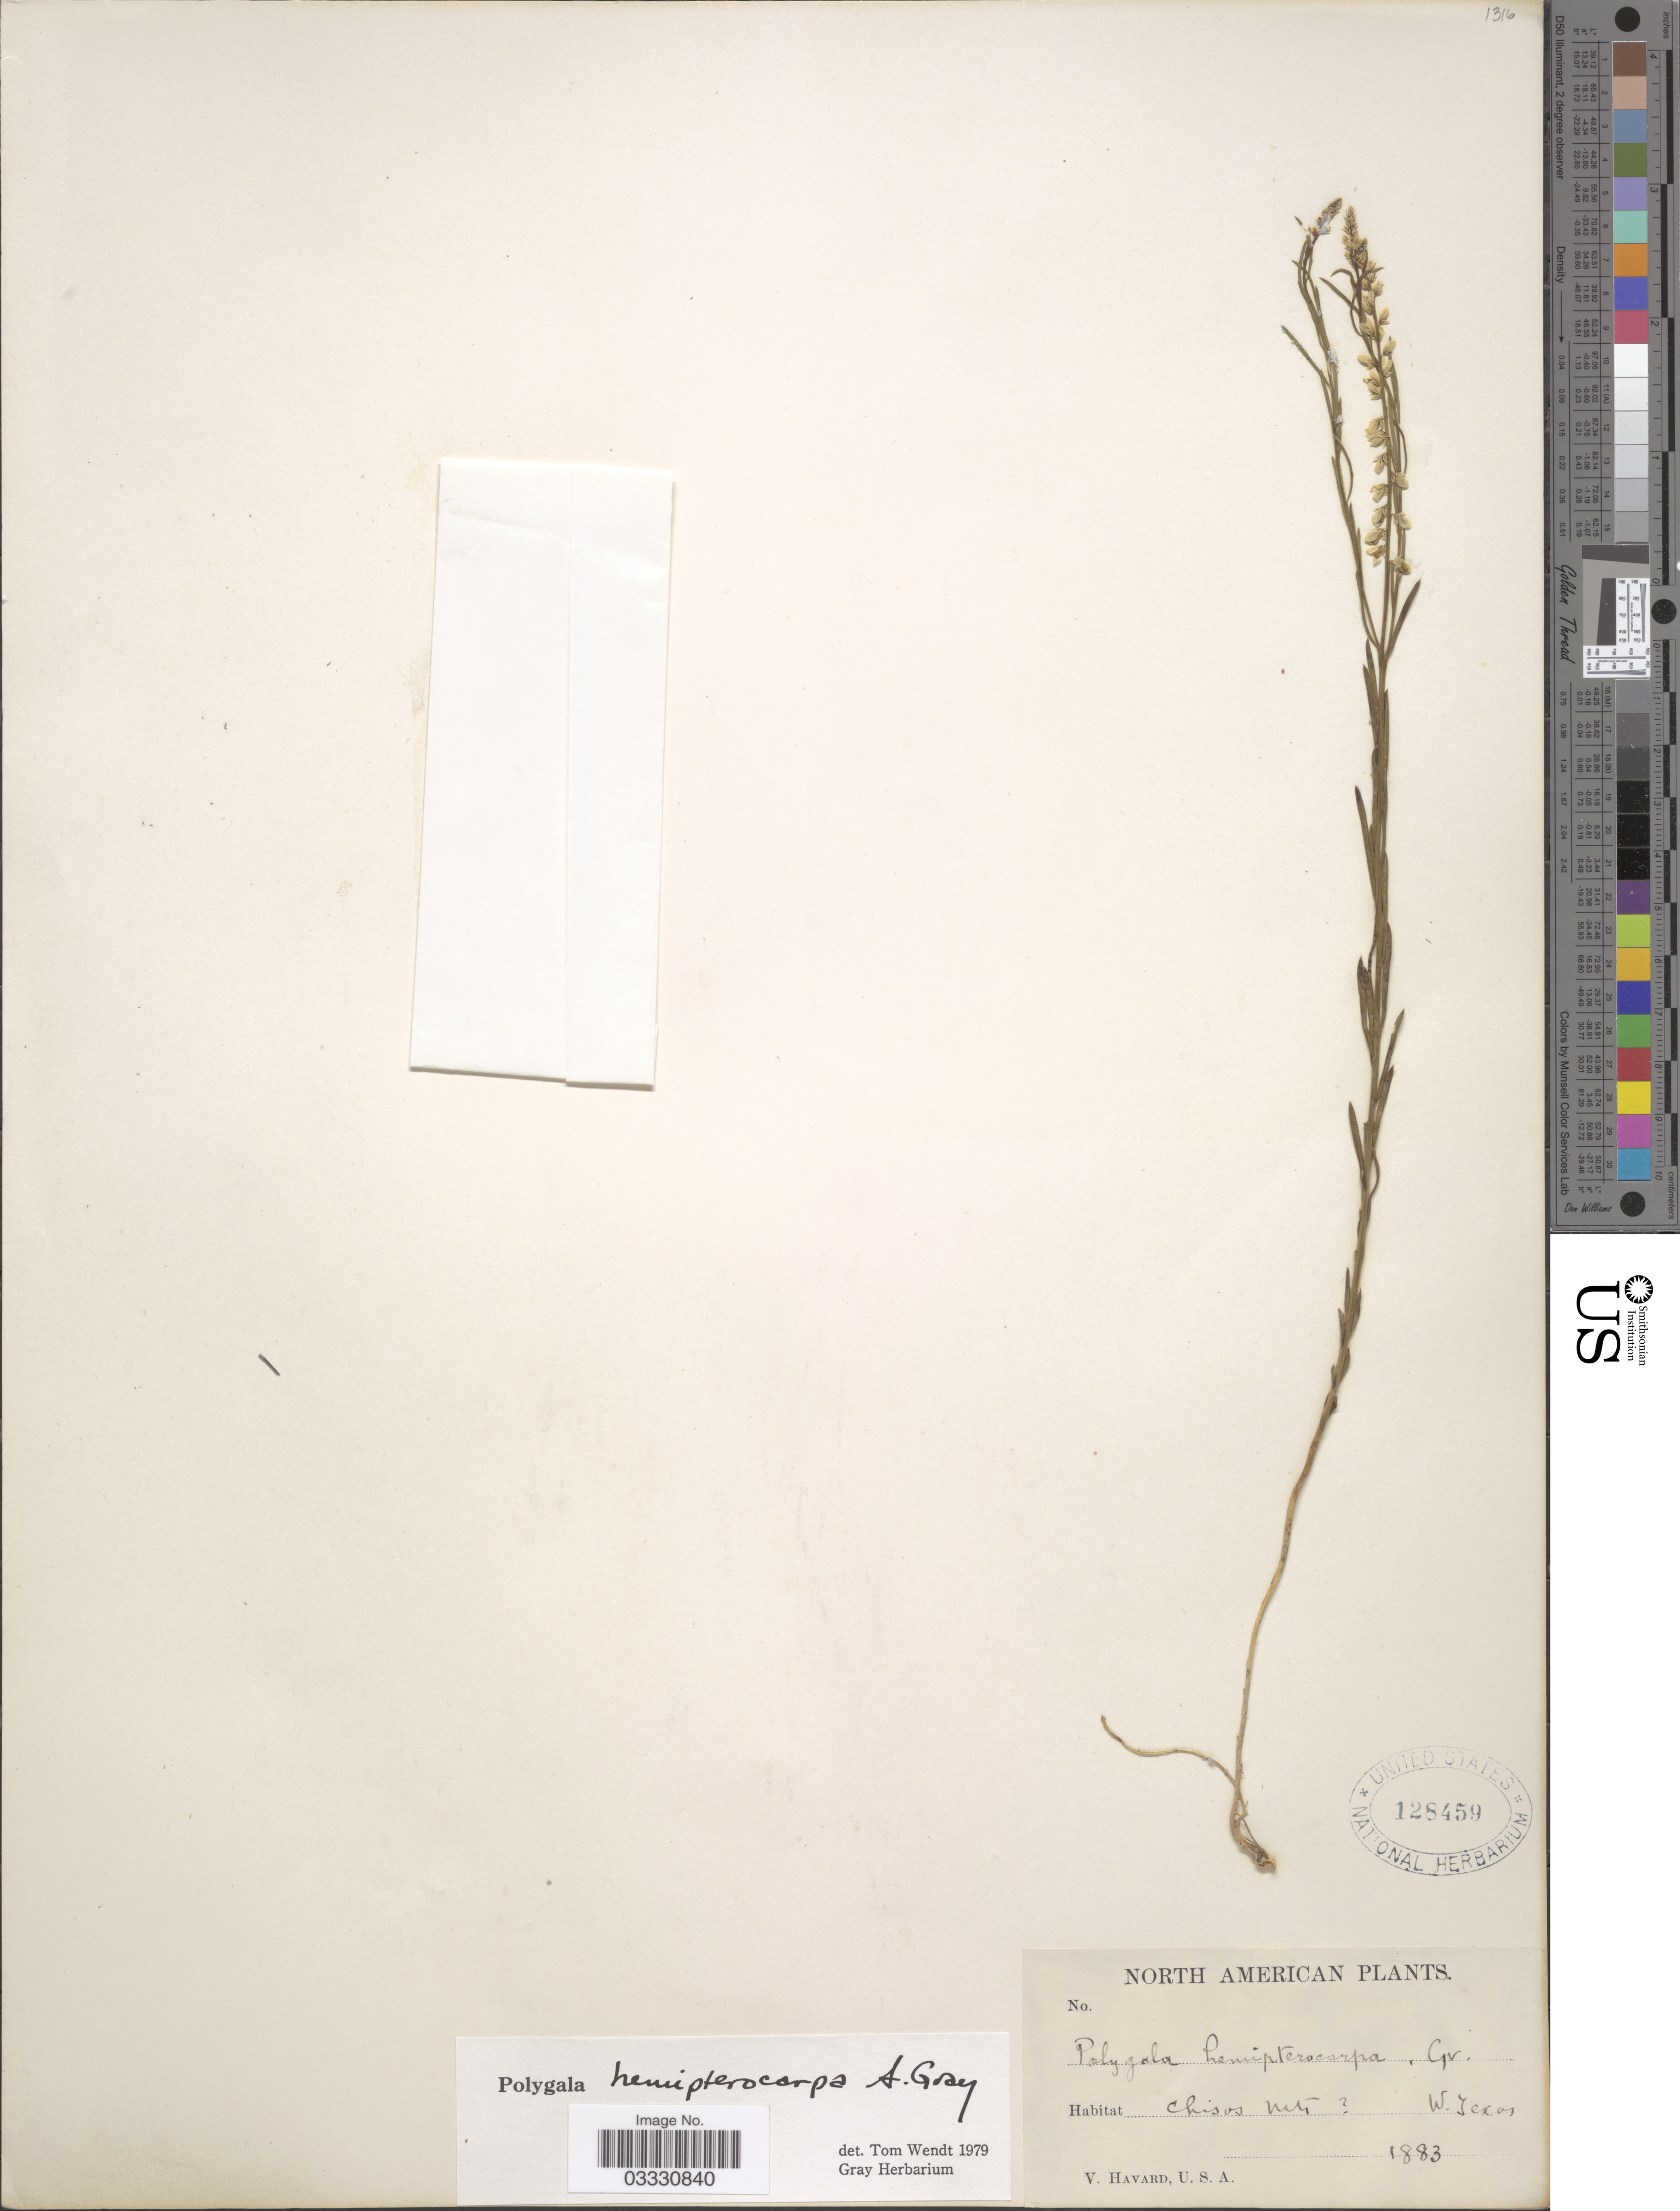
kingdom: Plantae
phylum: Tracheophyta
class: Magnoliopsida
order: Fabales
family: Polygalaceae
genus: Polygala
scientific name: Polygala hemipterocarpa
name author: A. Gray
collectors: V. Havard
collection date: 1883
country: United States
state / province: Texas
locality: Chisos Mts. W. Texas.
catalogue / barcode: US 128459